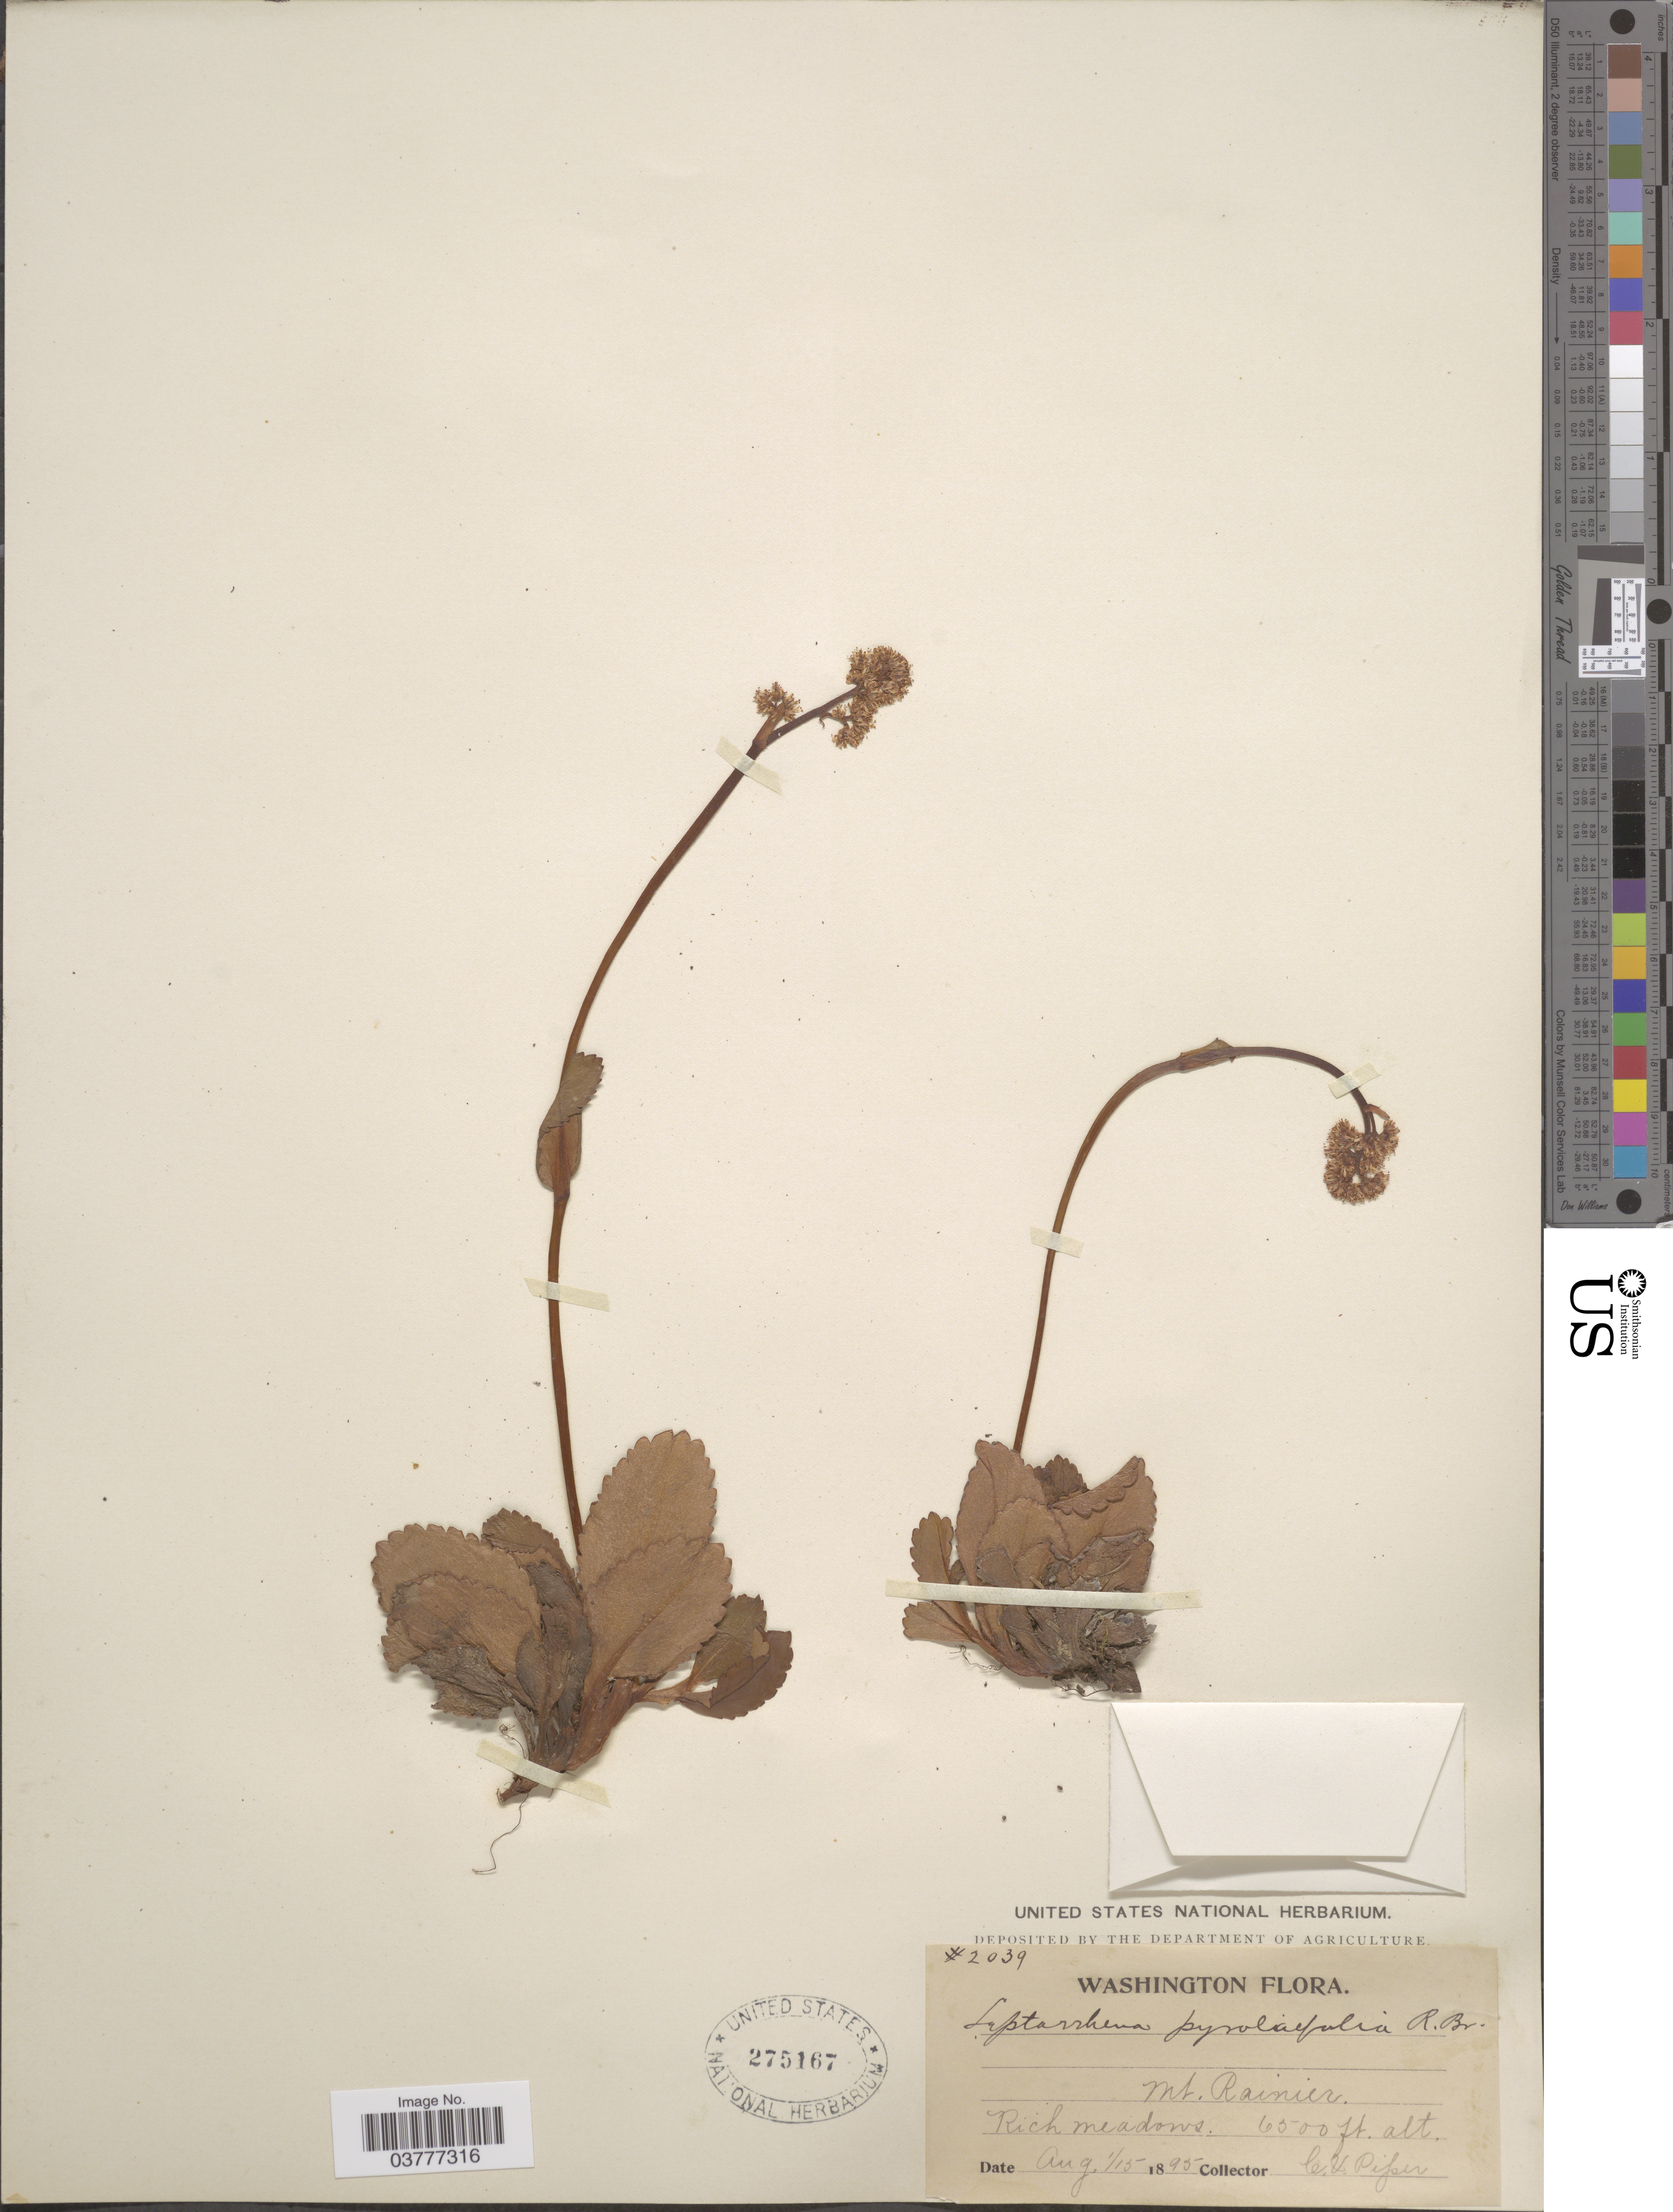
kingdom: Plantae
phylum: Tracheophyta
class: Magnoliopsida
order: Saxifragales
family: Saxifragaceae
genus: Leptarrhena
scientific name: Leptarrhena pyrolifolia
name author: (D. Don) Ser.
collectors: C. V. Piper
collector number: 2039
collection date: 1895-08-01/1895-08-15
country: United States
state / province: Washington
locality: Mt. Rainier.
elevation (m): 1981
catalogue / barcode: US 275167